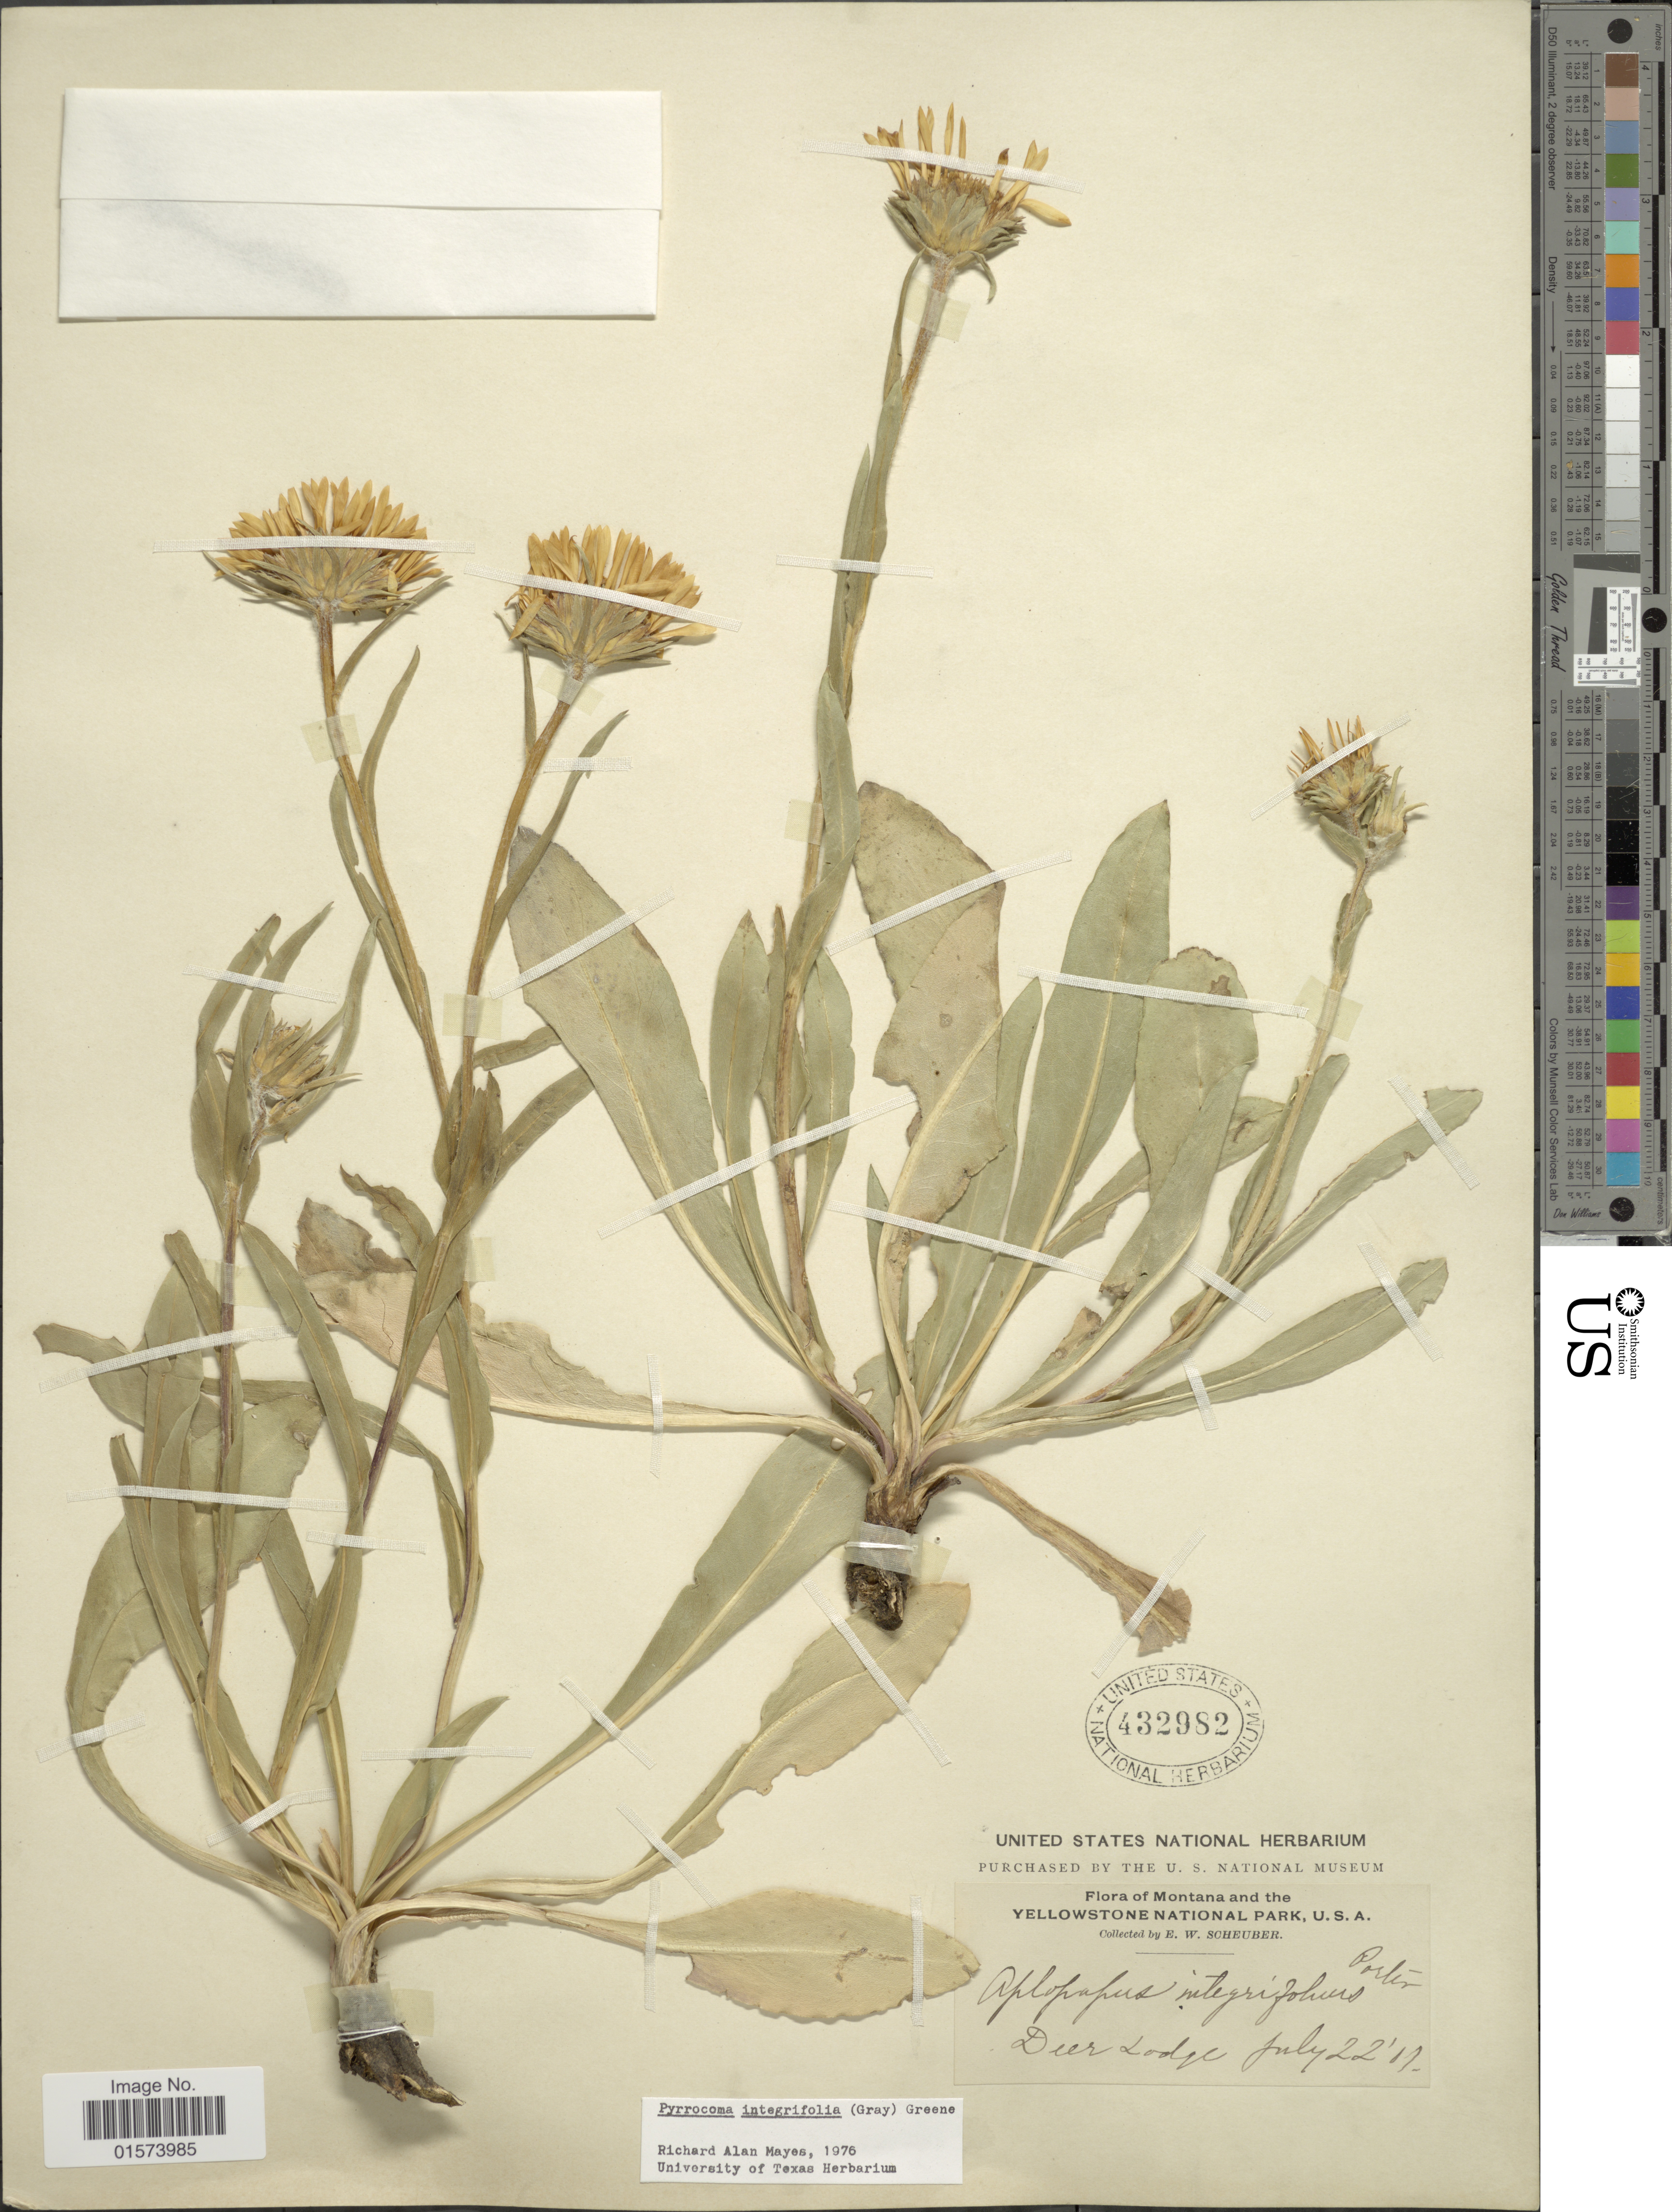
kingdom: Plantae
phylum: Tracheophyta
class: Magnoliopsida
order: Asterales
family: Asteraceae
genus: Pyrrocoma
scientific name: Pyrrocoma integrifolia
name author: (Porter ex A. Gray) Greene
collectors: E. Scheuber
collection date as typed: Transcribed d/m/y: 22/7/12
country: United States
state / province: Montana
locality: Yellowstone National Park, Deer Lodge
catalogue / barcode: US 432982